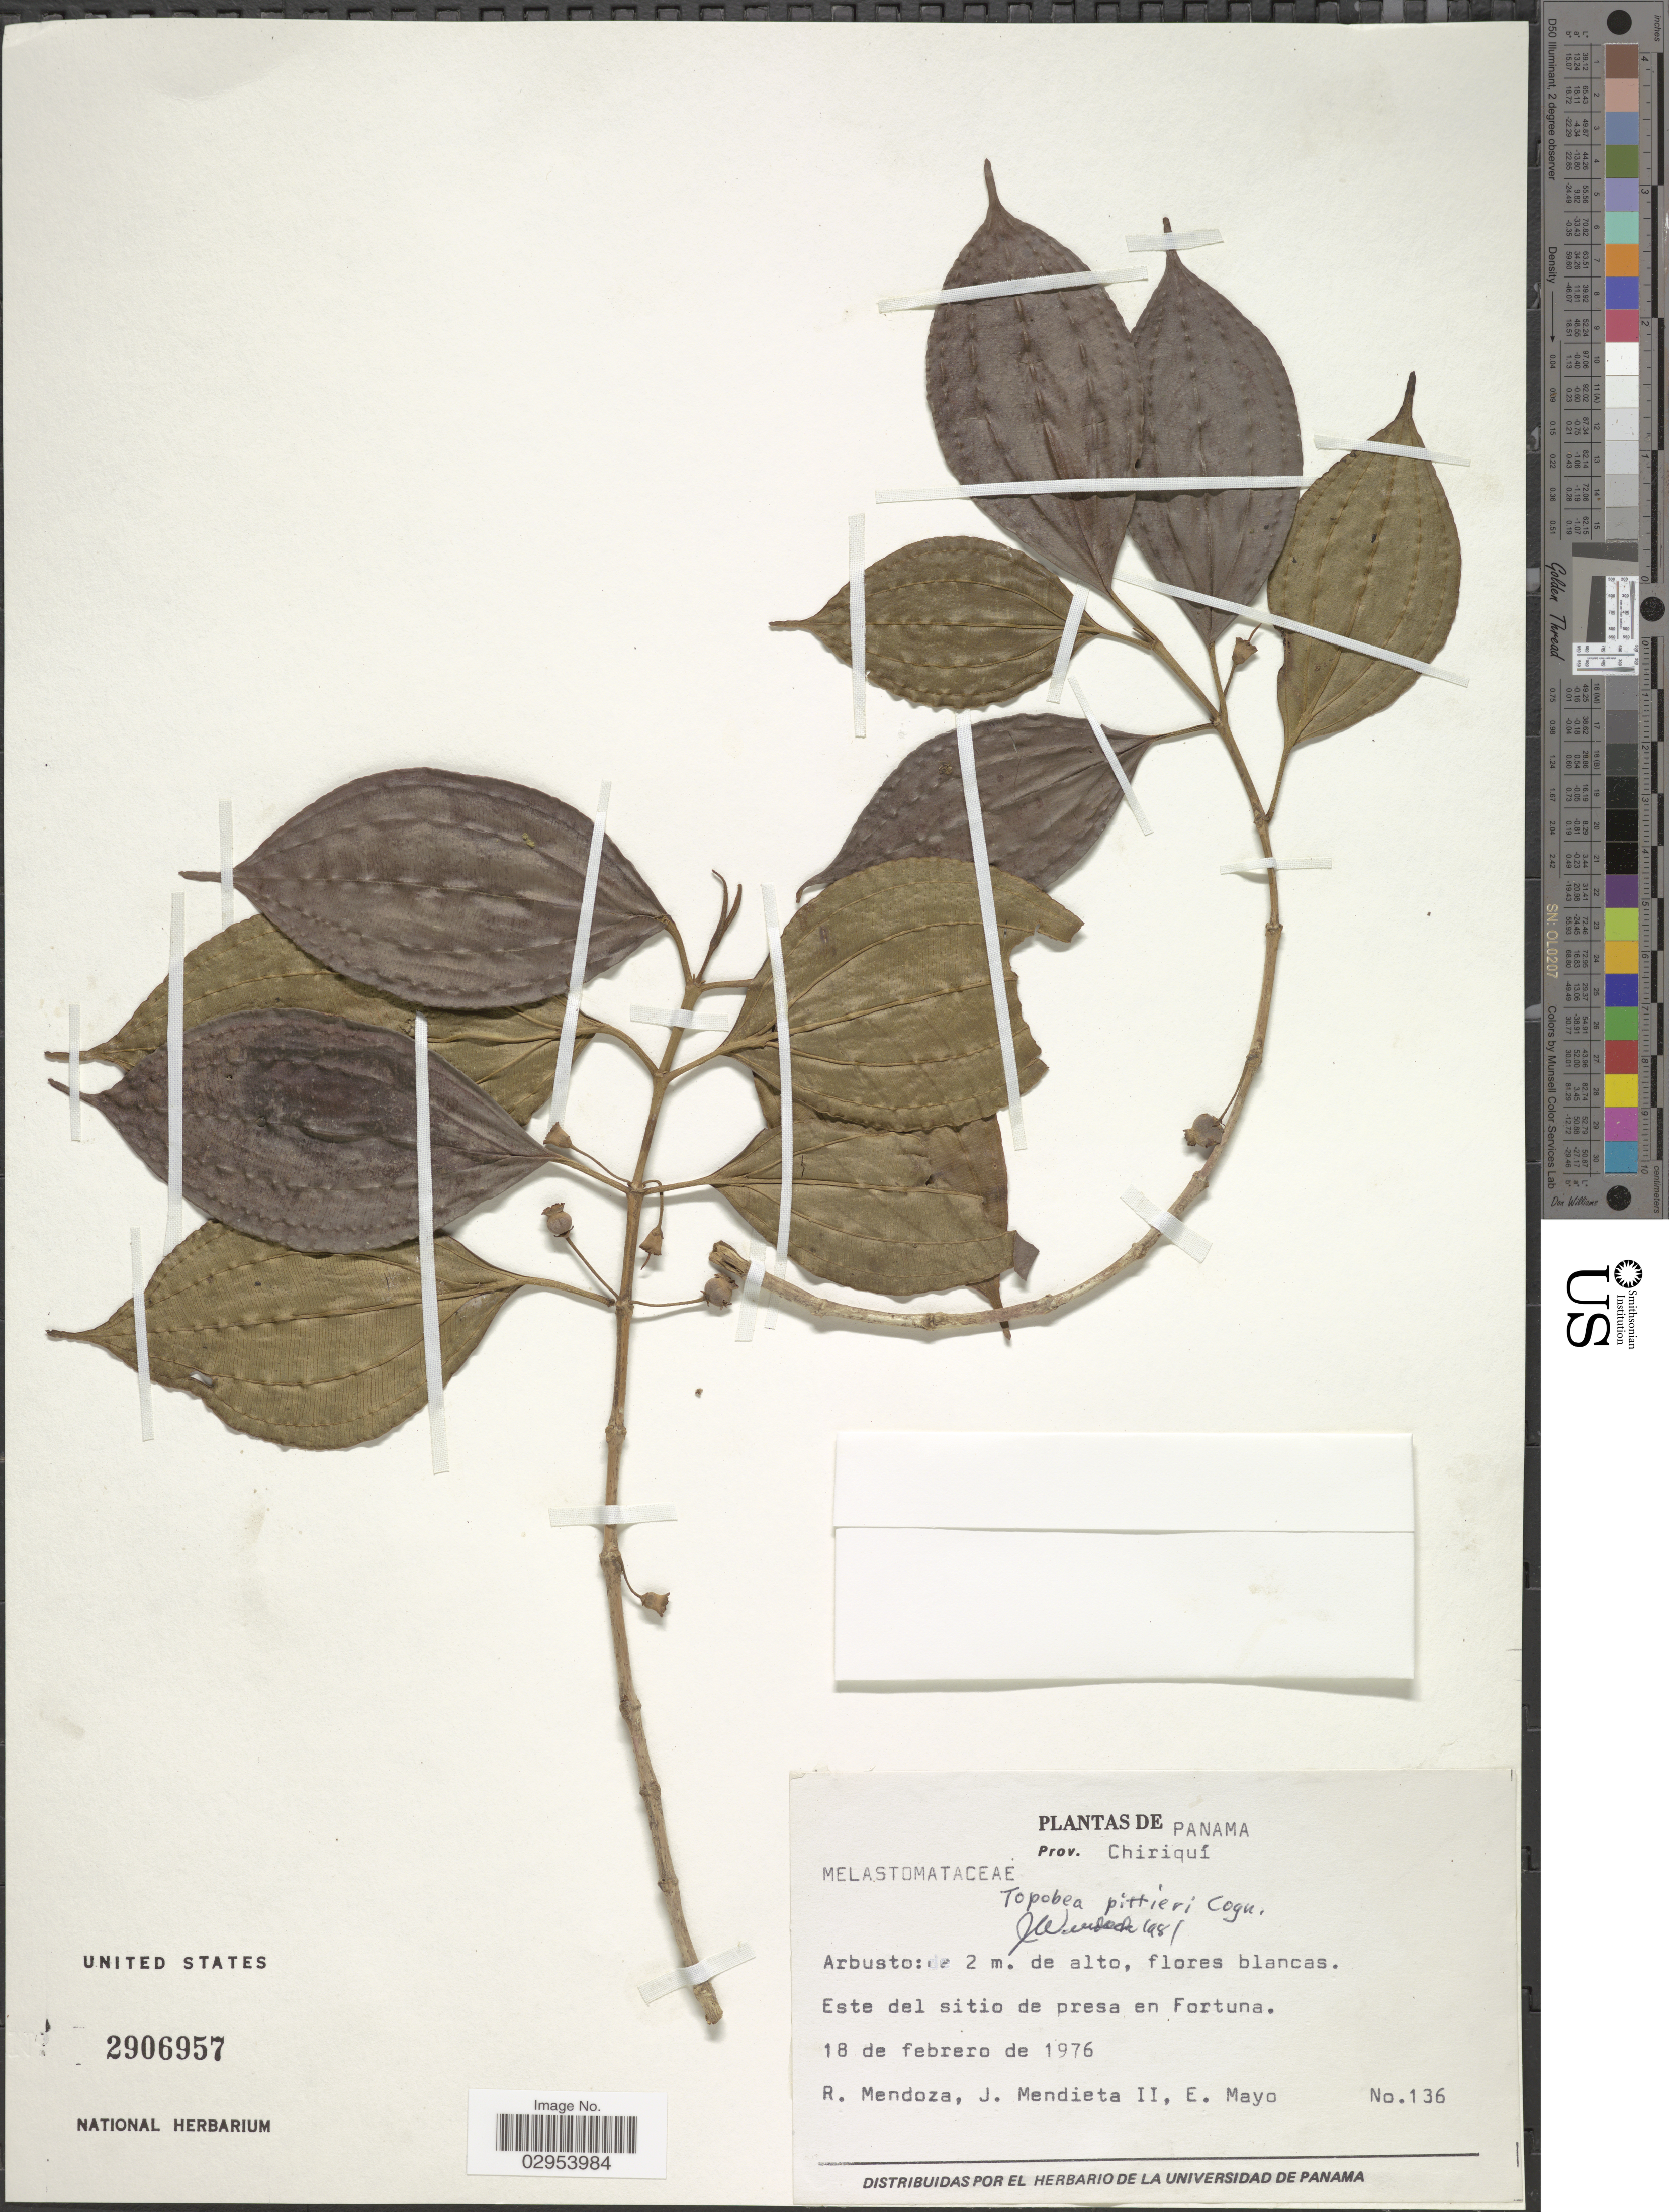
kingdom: Plantae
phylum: Tracheophyta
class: Magnoliopsida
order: Myrtales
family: Melastomataceae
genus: Topobea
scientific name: Topobea pittieri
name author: Cogn.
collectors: R. Mendoza, J. Mendieta & E. Mayo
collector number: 136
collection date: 1976-02-18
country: Panama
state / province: Chiriqui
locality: Este del sitio de presa en Fortuna.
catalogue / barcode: US 2906957